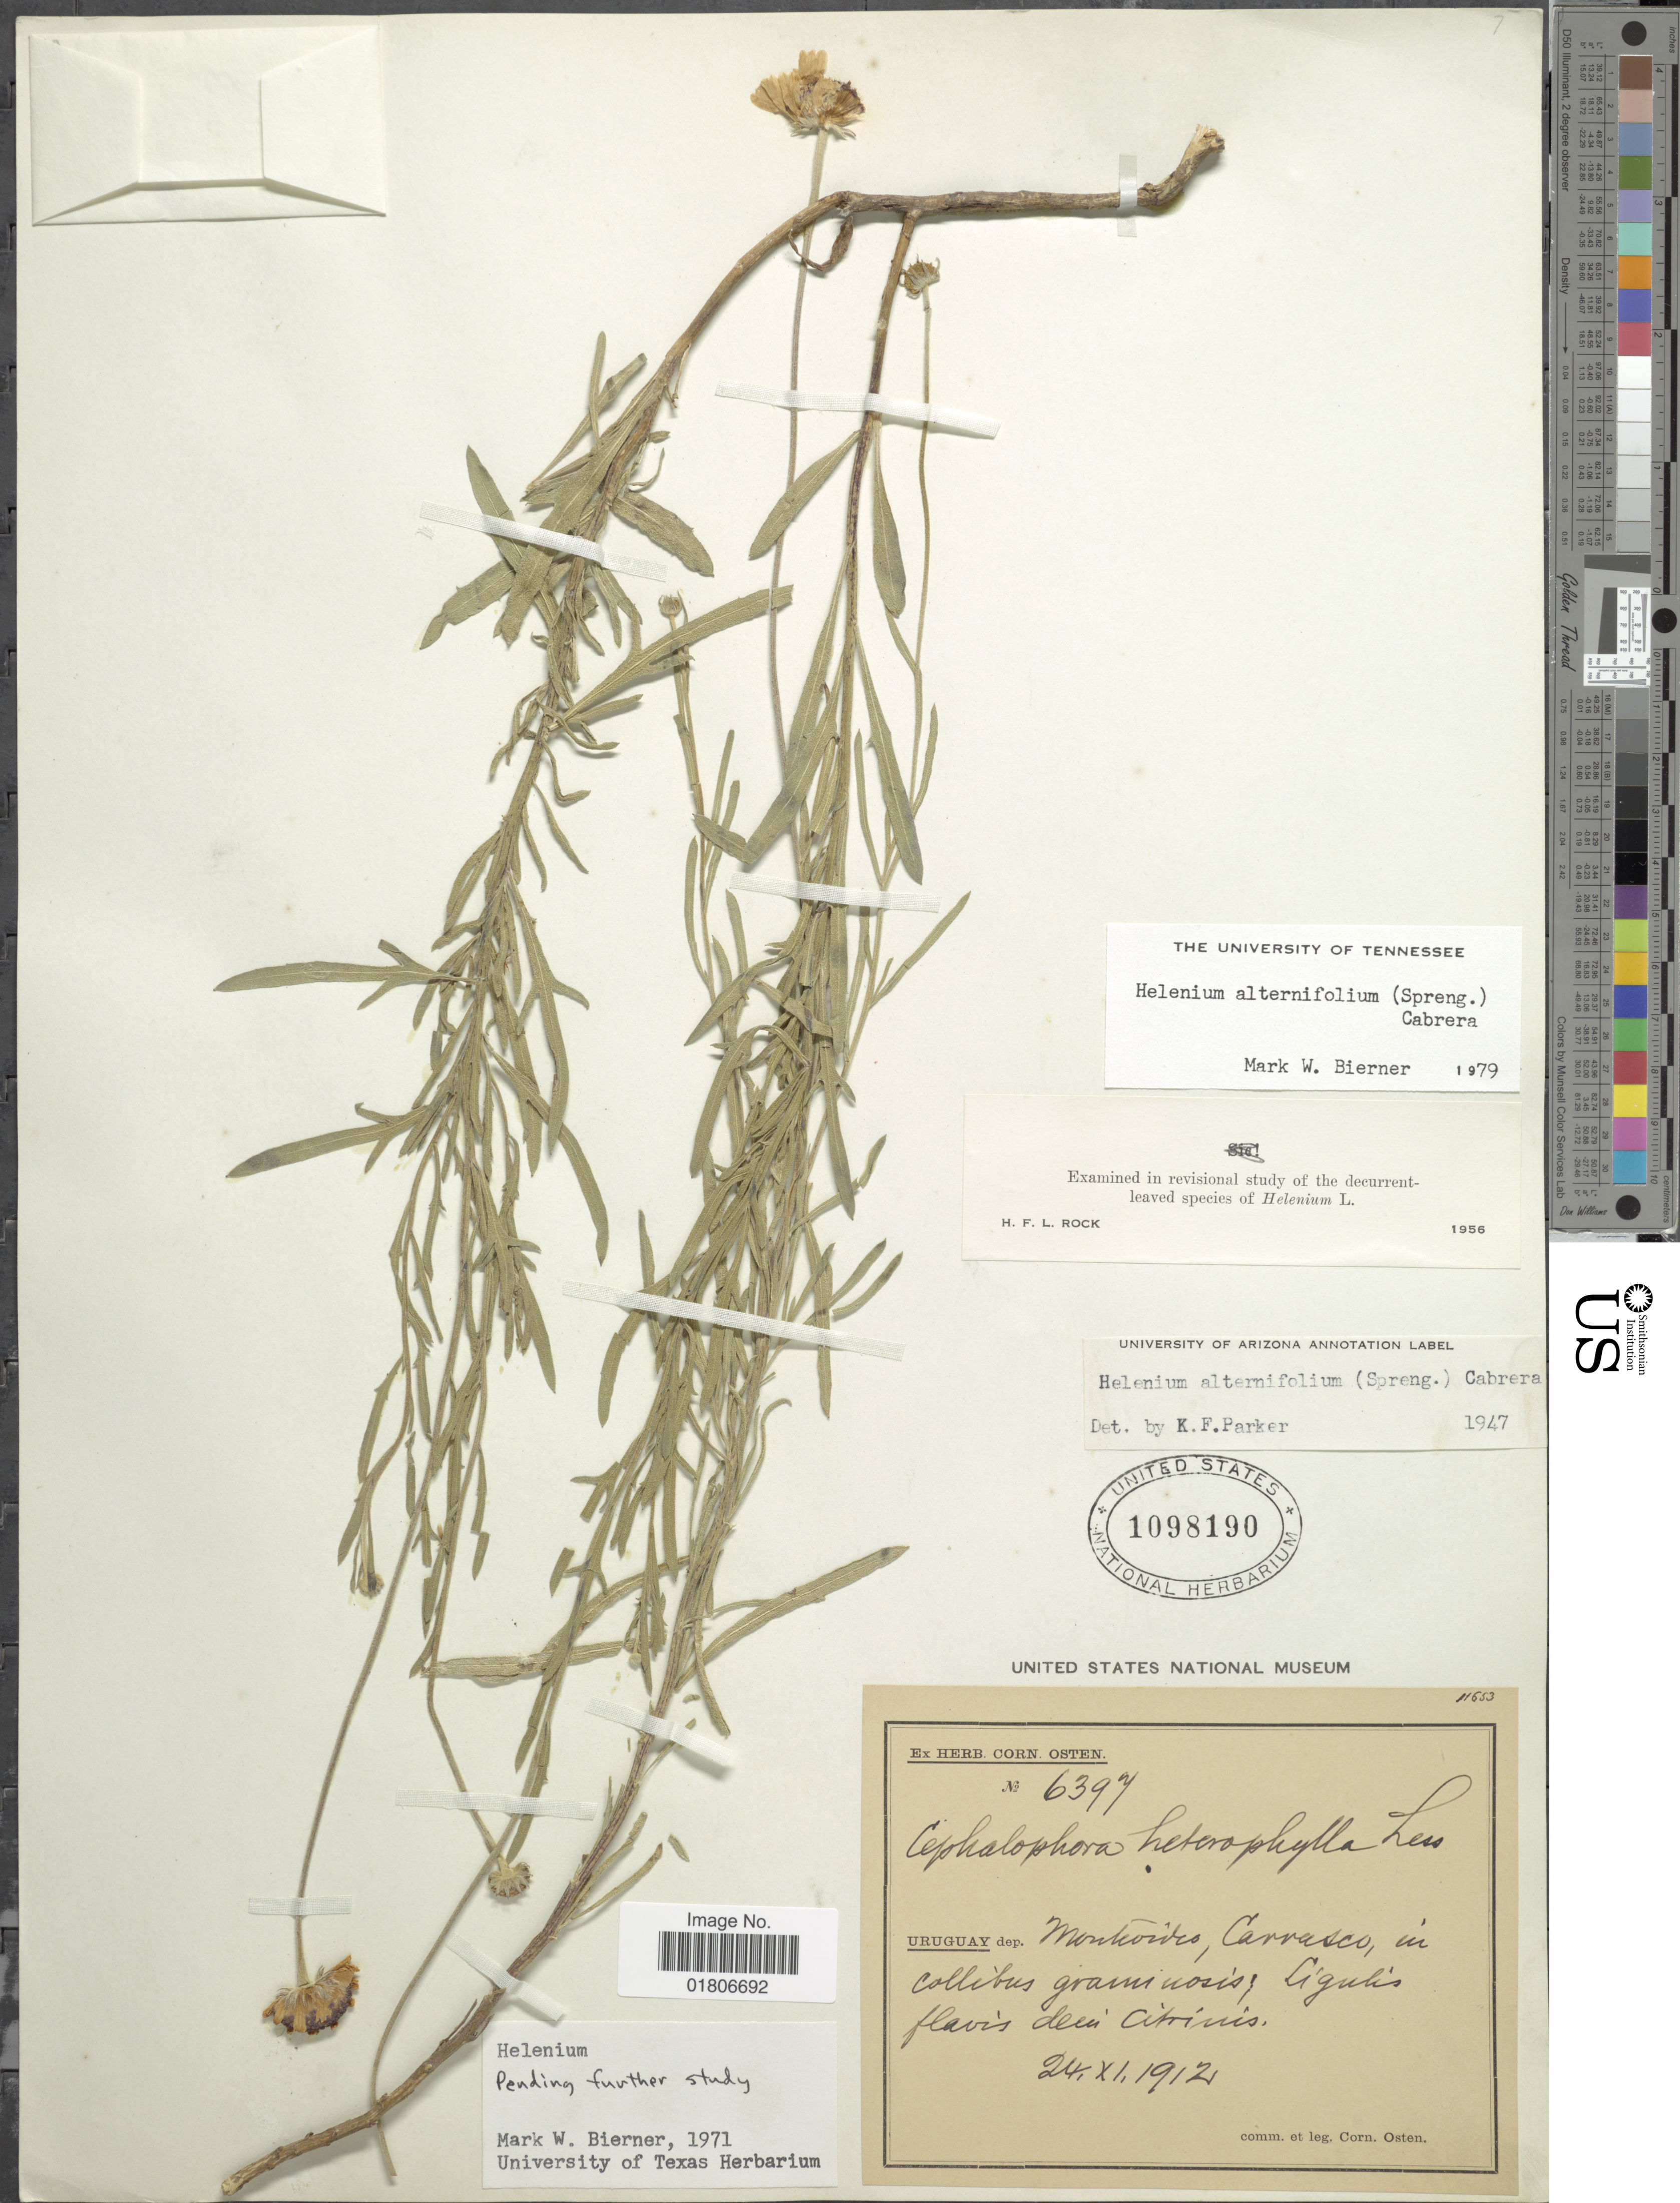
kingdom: Plantae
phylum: Tracheophyta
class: Magnoliopsida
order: Asterales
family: Asteraceae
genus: Helenium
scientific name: Helenium alternifolium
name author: (Spreng.) Cabrera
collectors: C. Osten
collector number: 6397/11653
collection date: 1912-11-24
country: Uruguay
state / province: Montevideo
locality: Cárrasco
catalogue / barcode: US 1098190